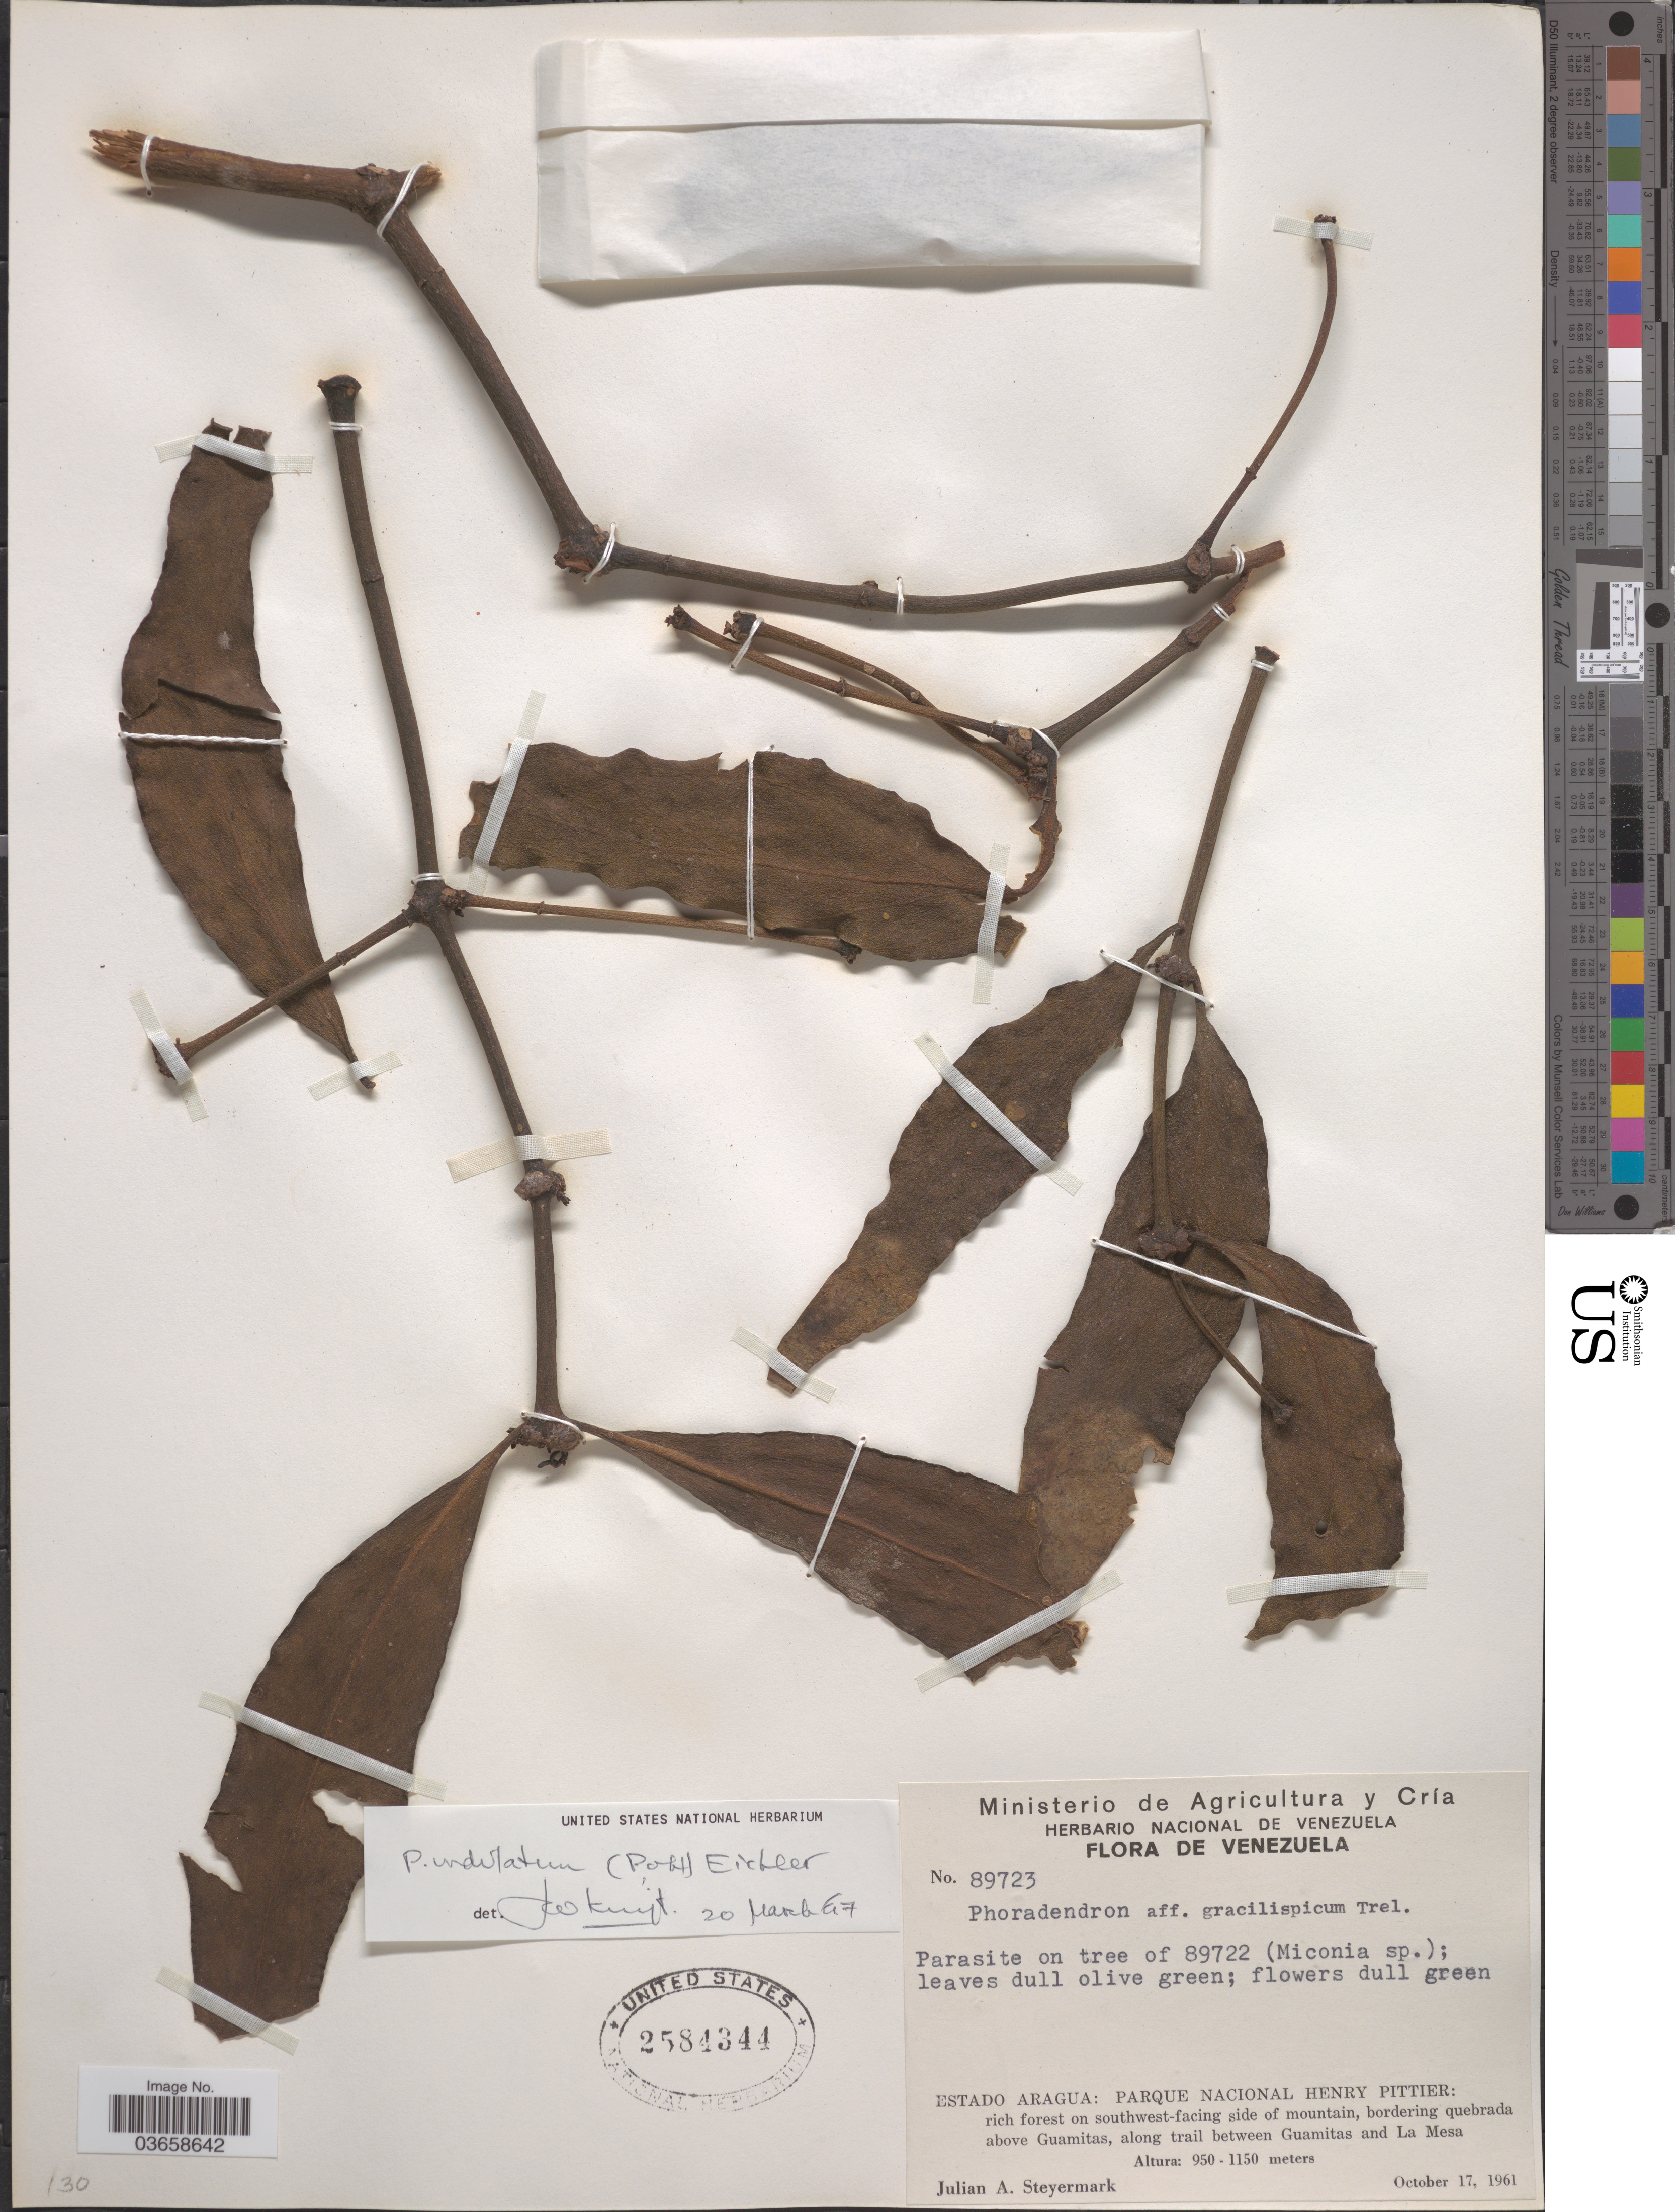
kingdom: Plantae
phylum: Tracheophyta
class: Magnoliopsida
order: Santalales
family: Viscaceae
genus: Phoradendron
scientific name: Phoradendron undulatum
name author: (Pohl ex DC.) Eichler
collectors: J. Steyermark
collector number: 89723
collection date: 1961-10-17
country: Venezuela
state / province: Aragua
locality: Parque Nacional Henry Pittier: rich forest on southwest-facing side of mountain, bordering quebrada above Guamitas, along trail between Guamitas and La Mesa.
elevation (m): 950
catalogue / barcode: US 2584344